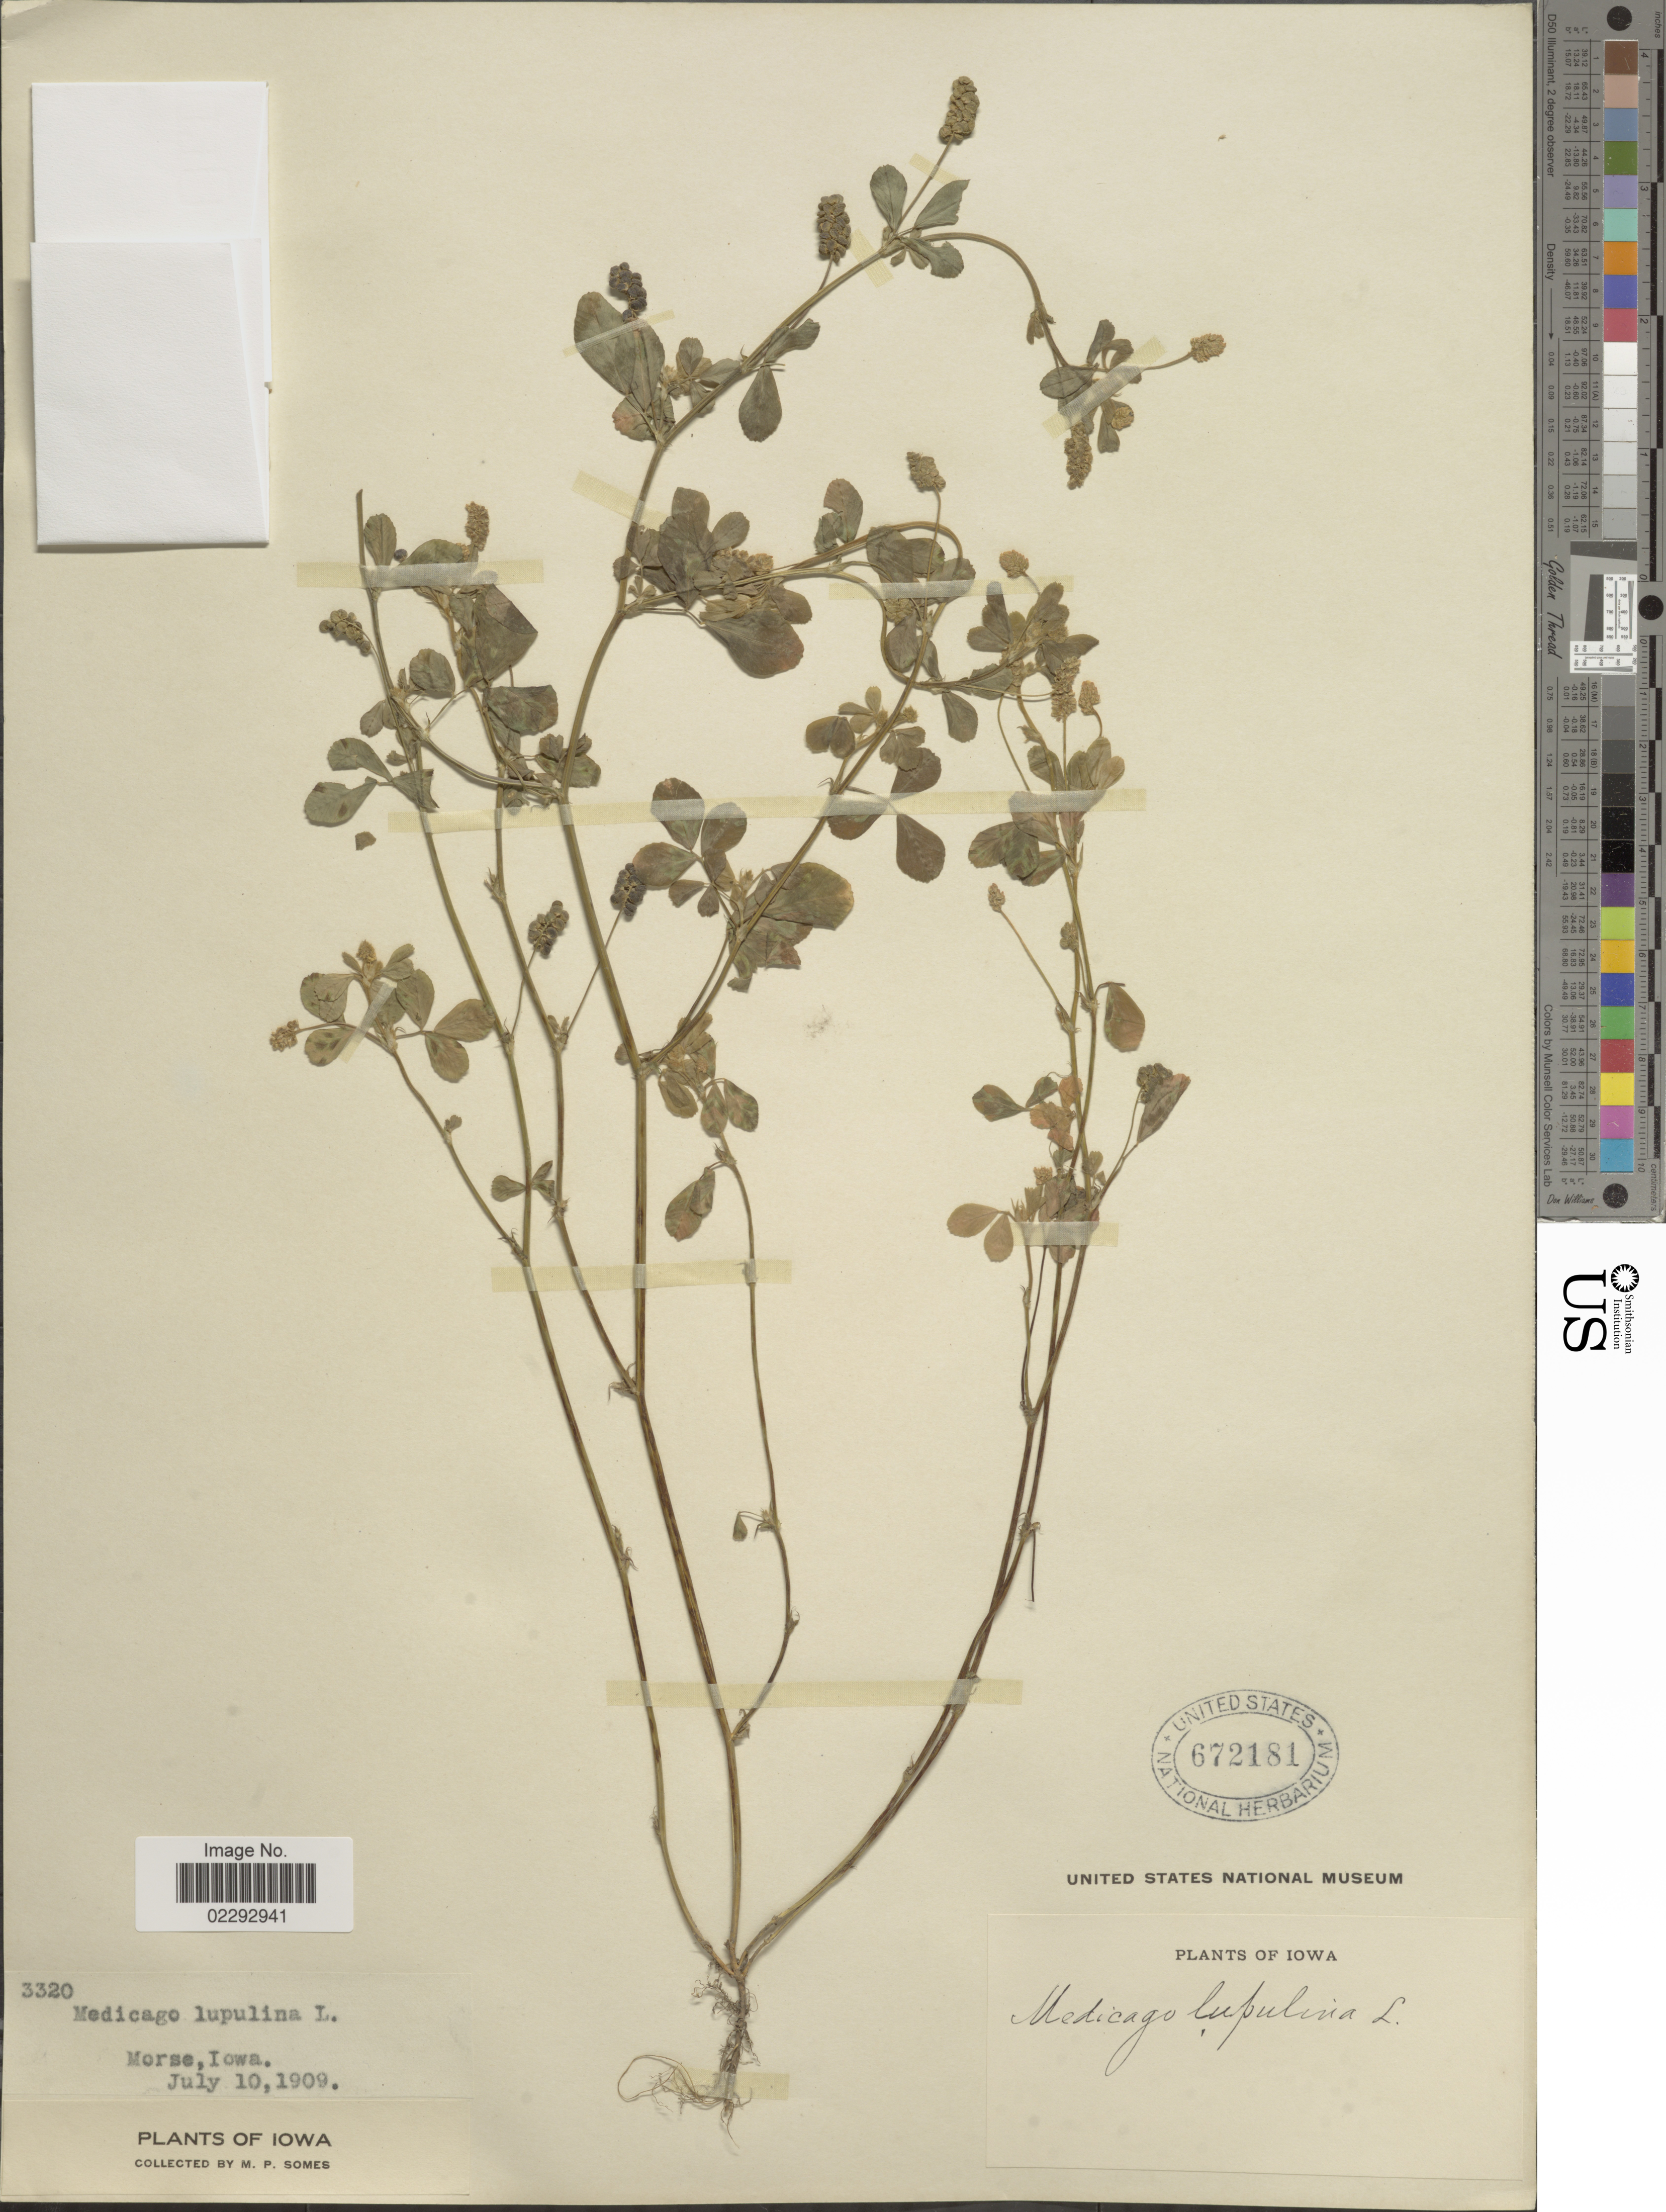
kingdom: Plantae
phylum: Tracheophyta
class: Magnoliopsida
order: Fabales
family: Fabaceae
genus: Medicago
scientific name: Medicago lupulina var. lupulina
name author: L.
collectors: M. Somes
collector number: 3320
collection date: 1909-07-10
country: United States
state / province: Iowa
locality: Morse, Iowa.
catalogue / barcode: US 672181